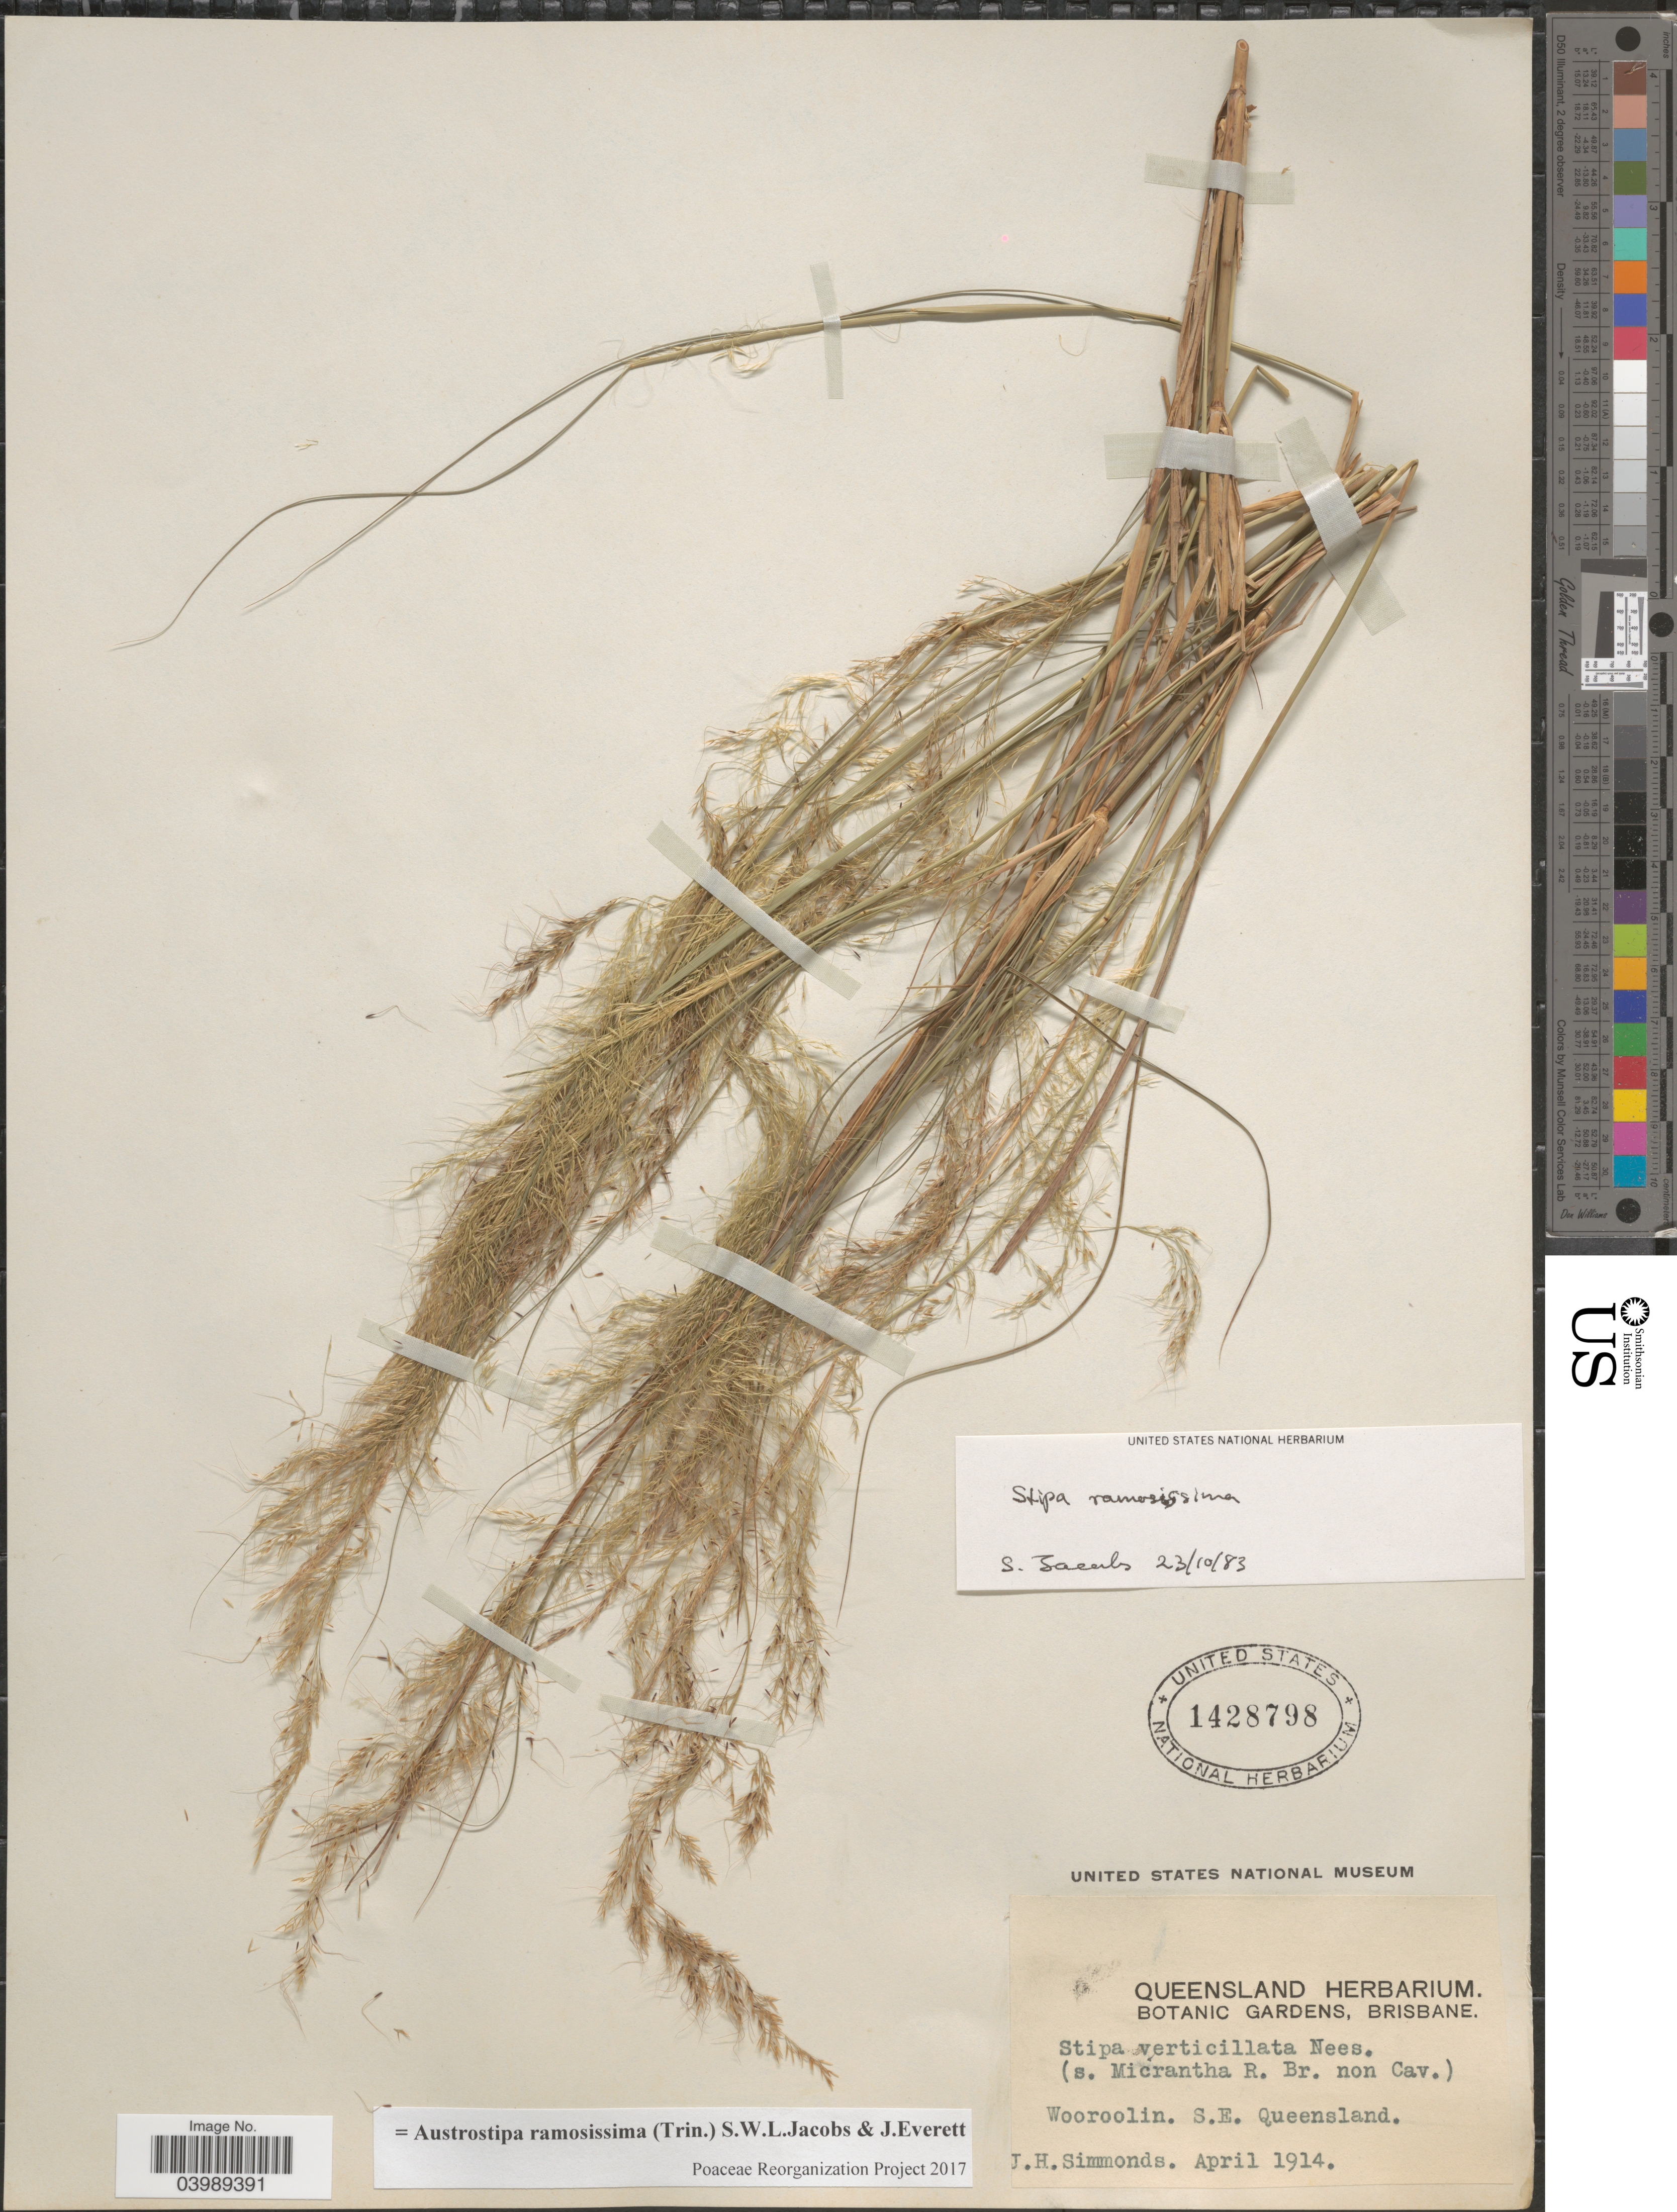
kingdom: Plantae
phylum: Tracheophyta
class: Liliopsida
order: Poales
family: Poaceae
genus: Austrostipa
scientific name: Austrostipa ramosissima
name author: (Trin.) S.W.L. Jacobs & J. Everett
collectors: J. Simmonds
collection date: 1914-04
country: Australia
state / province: Queensland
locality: Wooroolin, S.E. Queensland.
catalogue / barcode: US 1428798